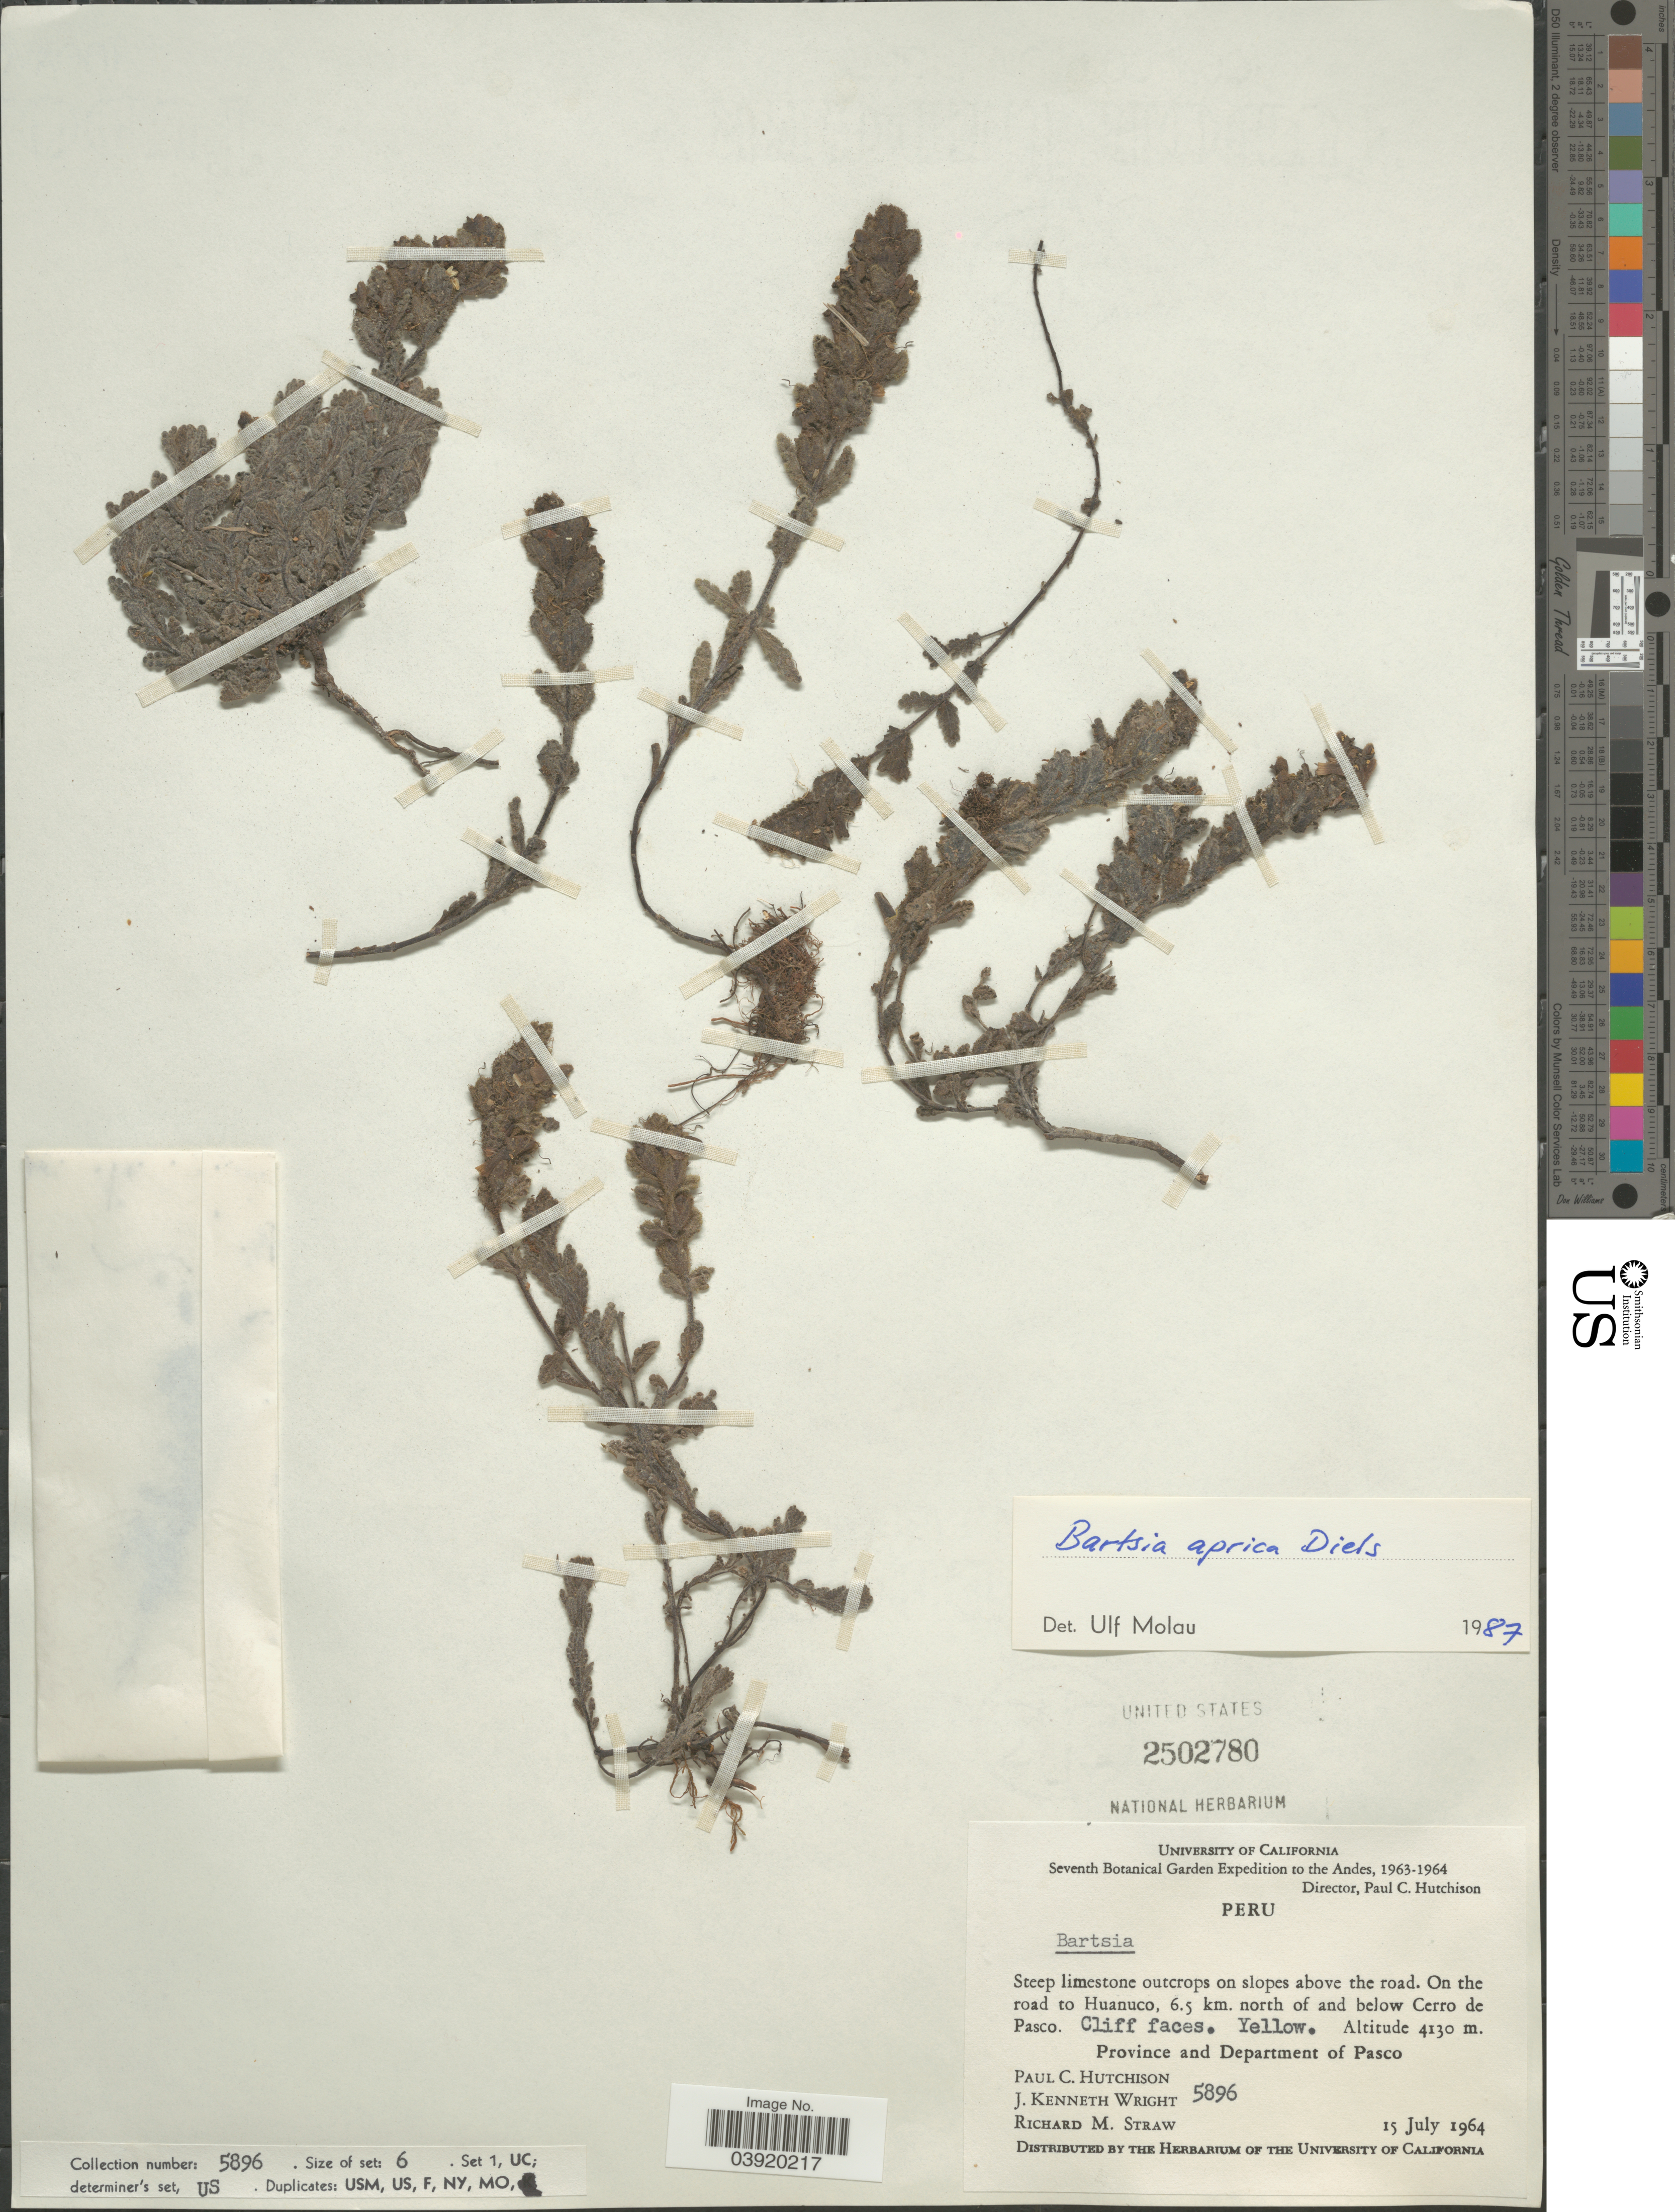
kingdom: Plantae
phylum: Tracheophyta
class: Magnoliopsida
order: Lamiales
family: Orobanchaceae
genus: Bartsia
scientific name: Bartsia aprica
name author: Diels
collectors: P. C. Hutchison, J. K. Wright & R. M. Straw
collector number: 5896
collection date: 1964-07-15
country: Peru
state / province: Pasco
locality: The Andes. On the road to Huanuco, 6.5 km. north of and below Cerro de Pasco. Province and Department of Pasco.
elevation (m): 4130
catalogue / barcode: US 2502780